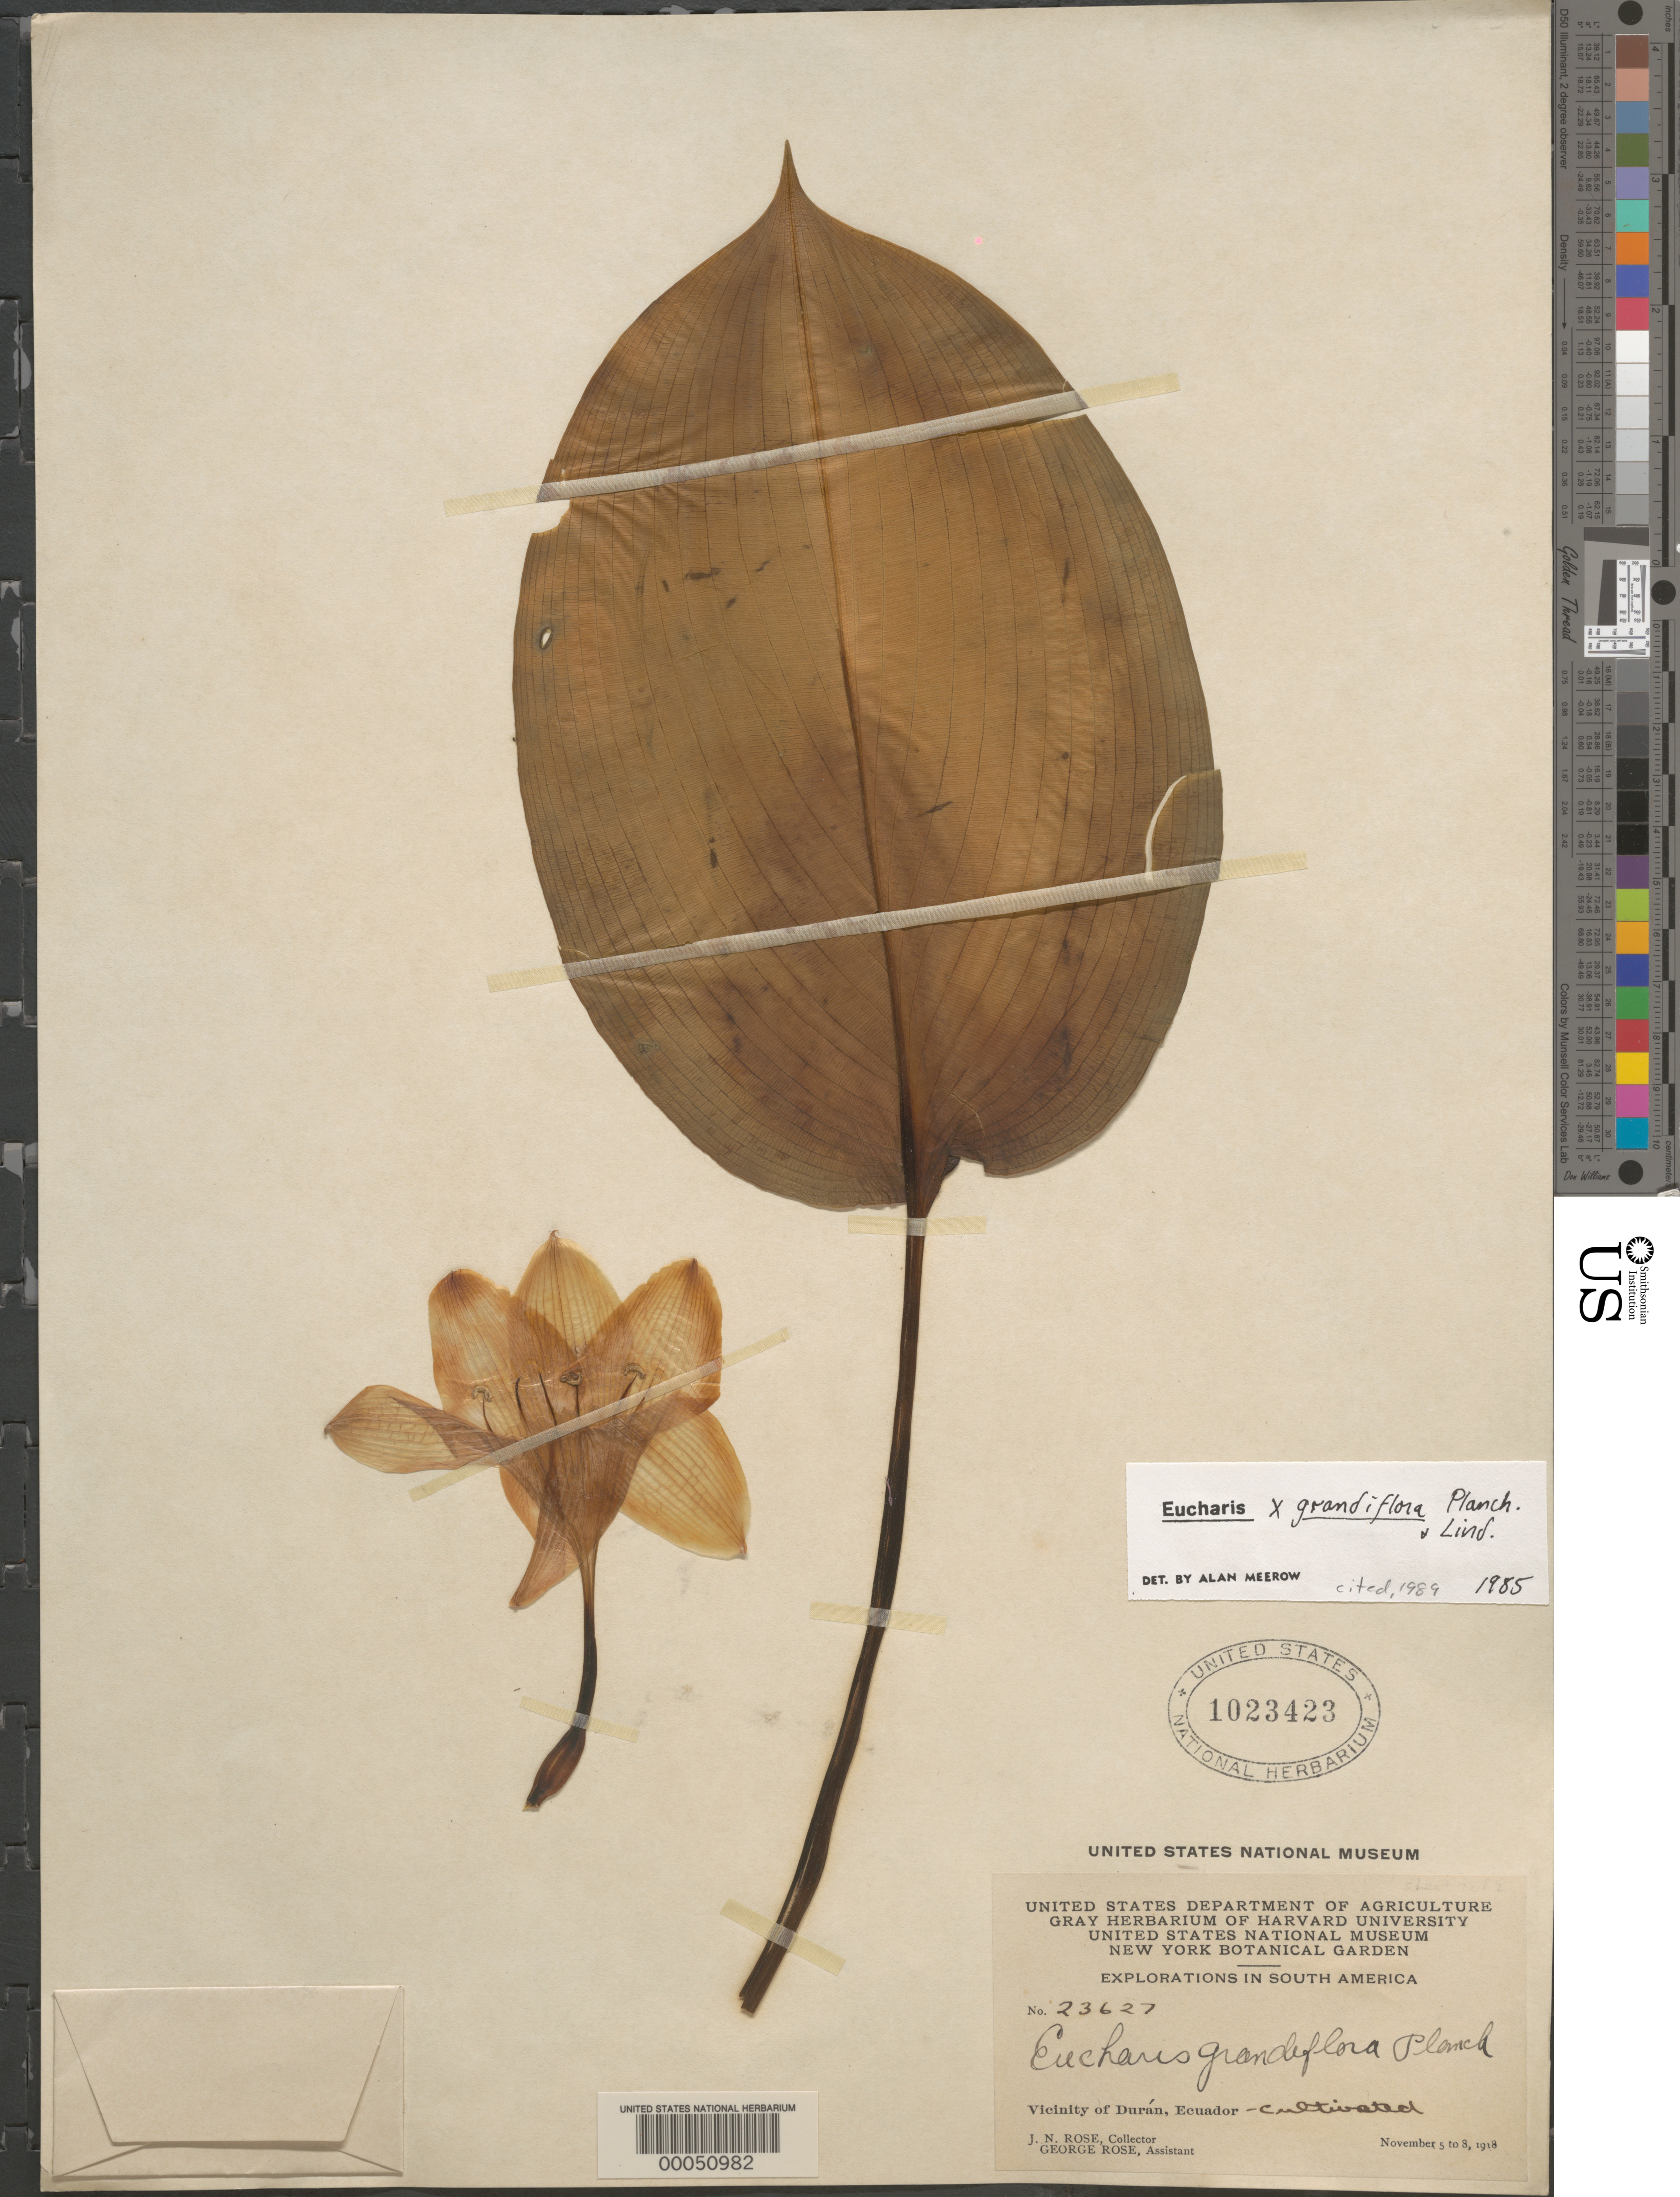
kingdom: Plantae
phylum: Tracheophyta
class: Liliopsida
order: Asparagales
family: Amaryllidaceae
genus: Eucharis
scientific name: Eucharis grandiflora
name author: Planch. & B.L. Linden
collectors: J. N. Rose & G. Rose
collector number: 23627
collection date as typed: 05 Nov 1918 to 08 Nov 1918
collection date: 1918-11-05/1918-11-08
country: Ecuador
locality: Vicinity of durran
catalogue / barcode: US 1023423